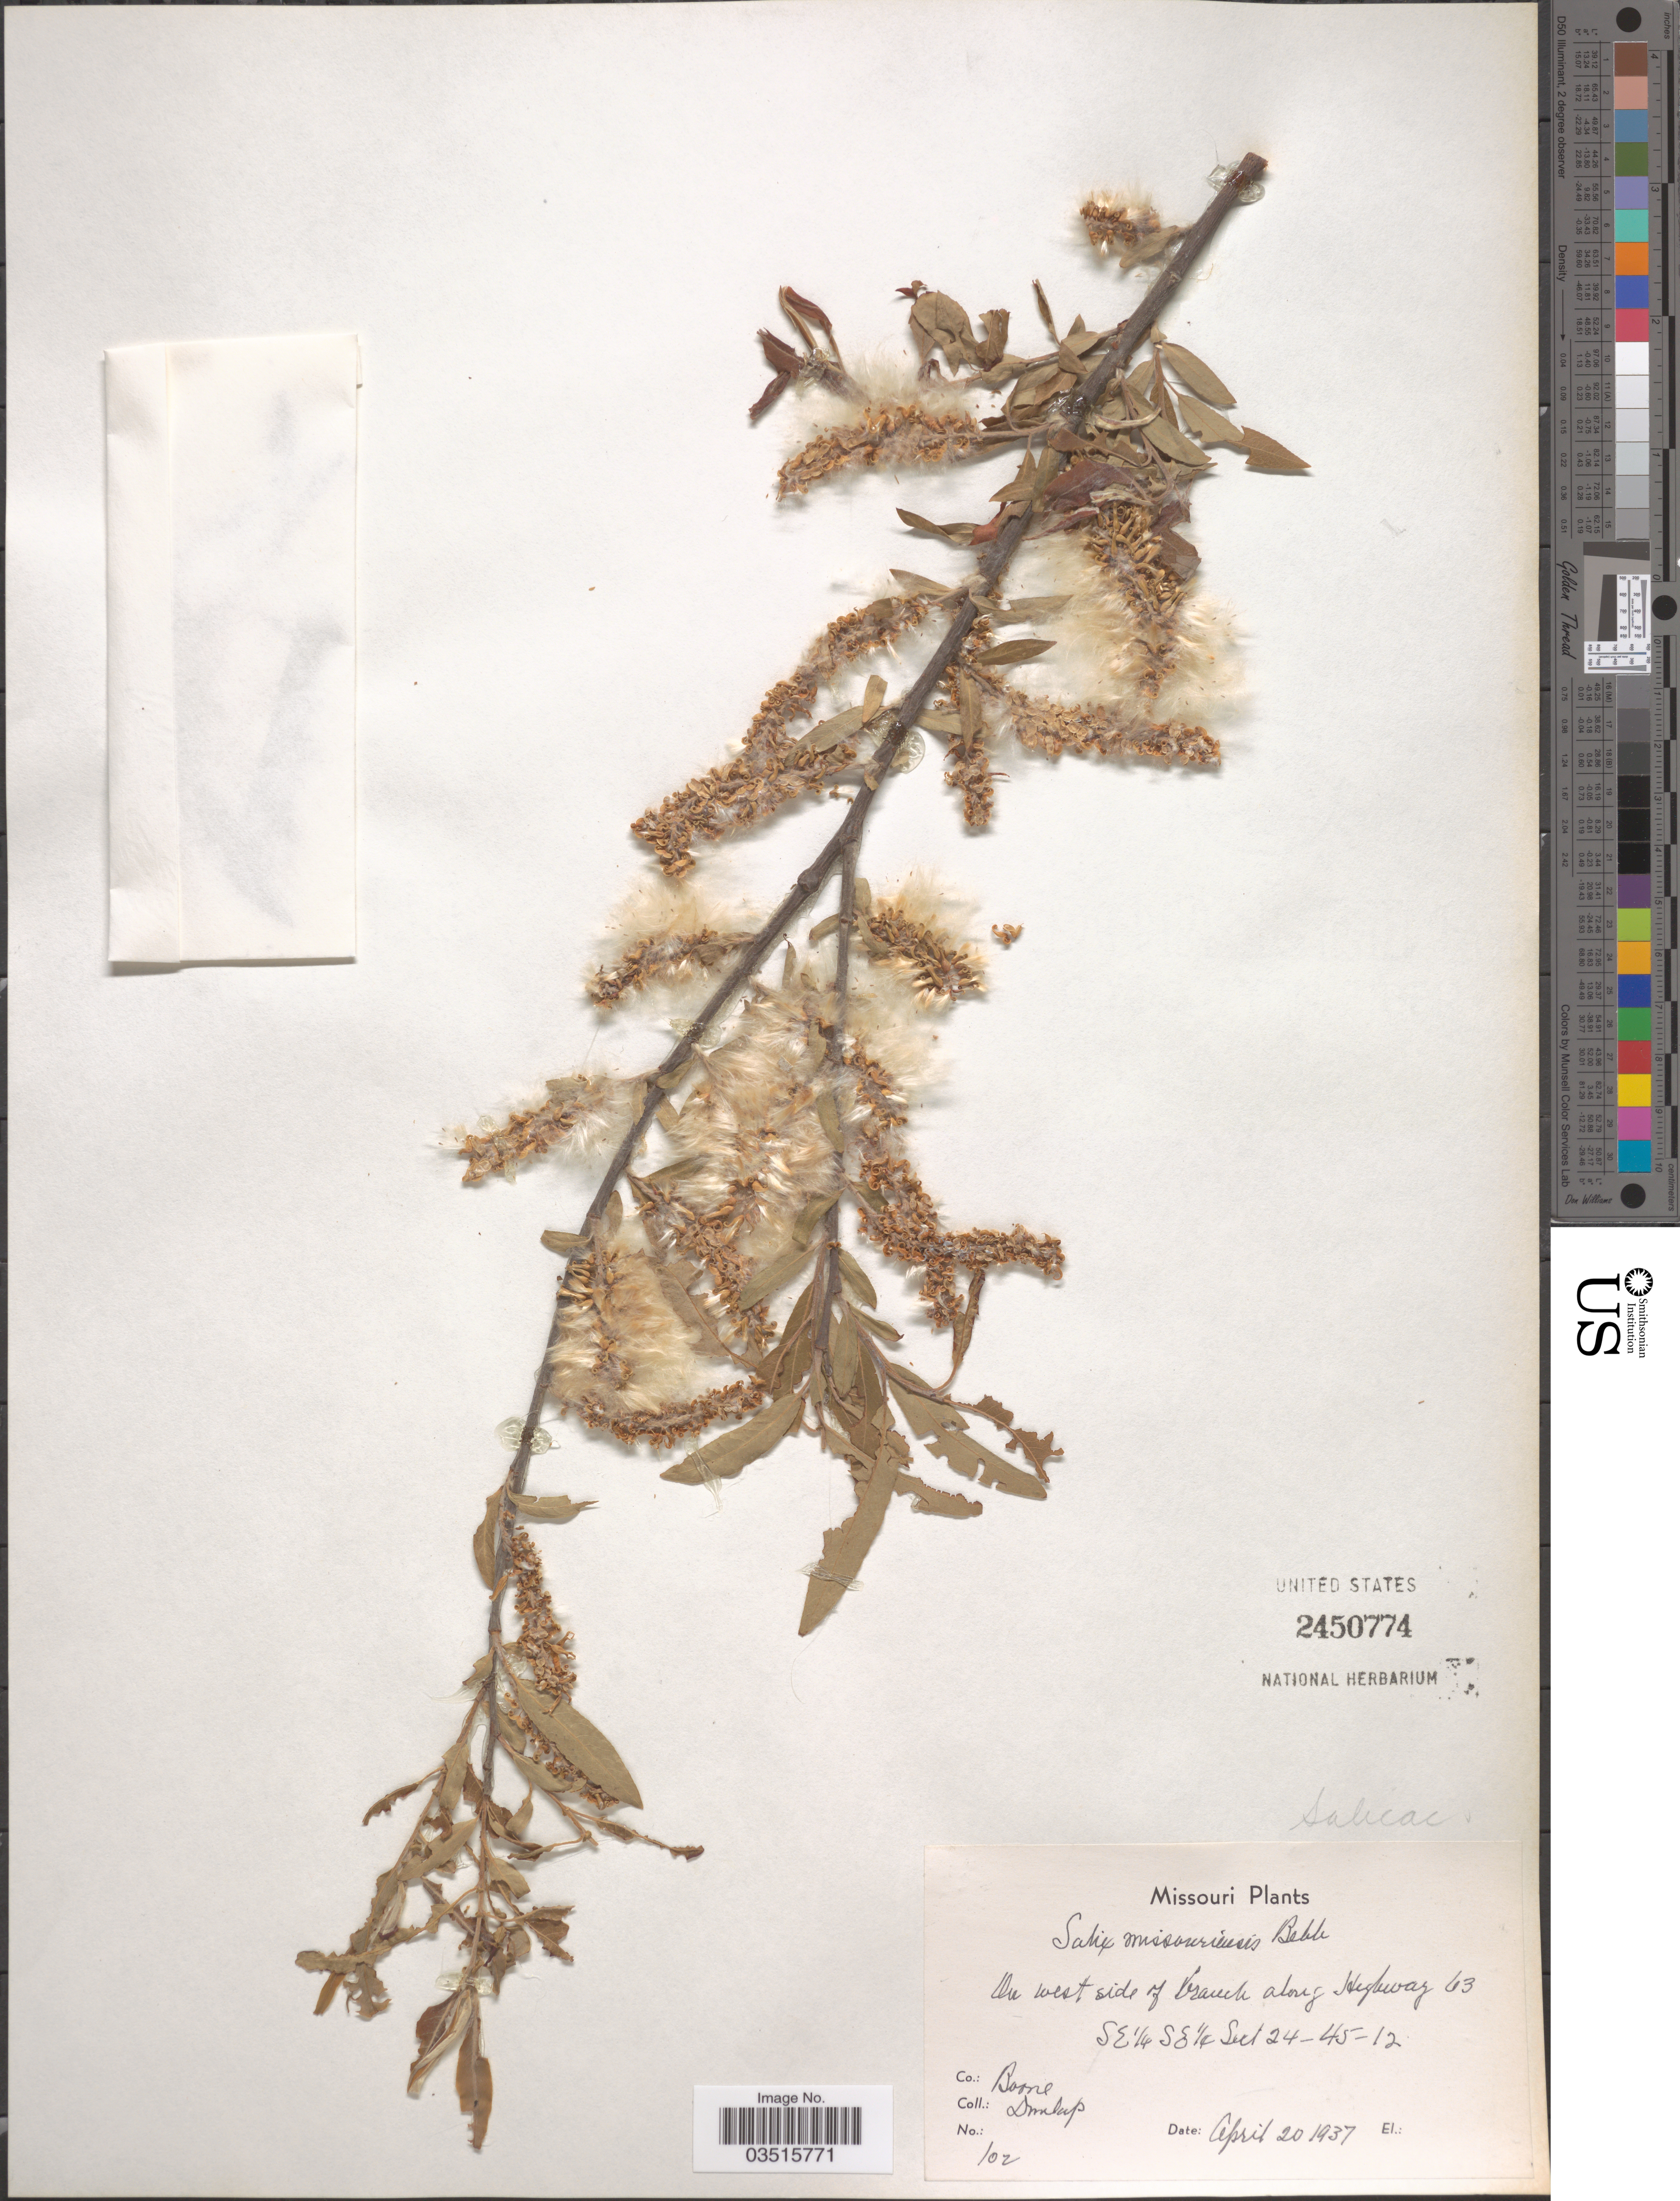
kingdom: Plantae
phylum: Tracheophyta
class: Magnoliopsida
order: Malpighiales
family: Salicaceae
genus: Salix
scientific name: Salix missouriensis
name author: Bebb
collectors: Dunlap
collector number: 102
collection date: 1937-04-20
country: United States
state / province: Missouri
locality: On west side of branch along Highway 63. SE¼ SE¼ Sect 24-45-12.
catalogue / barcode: US 2450774